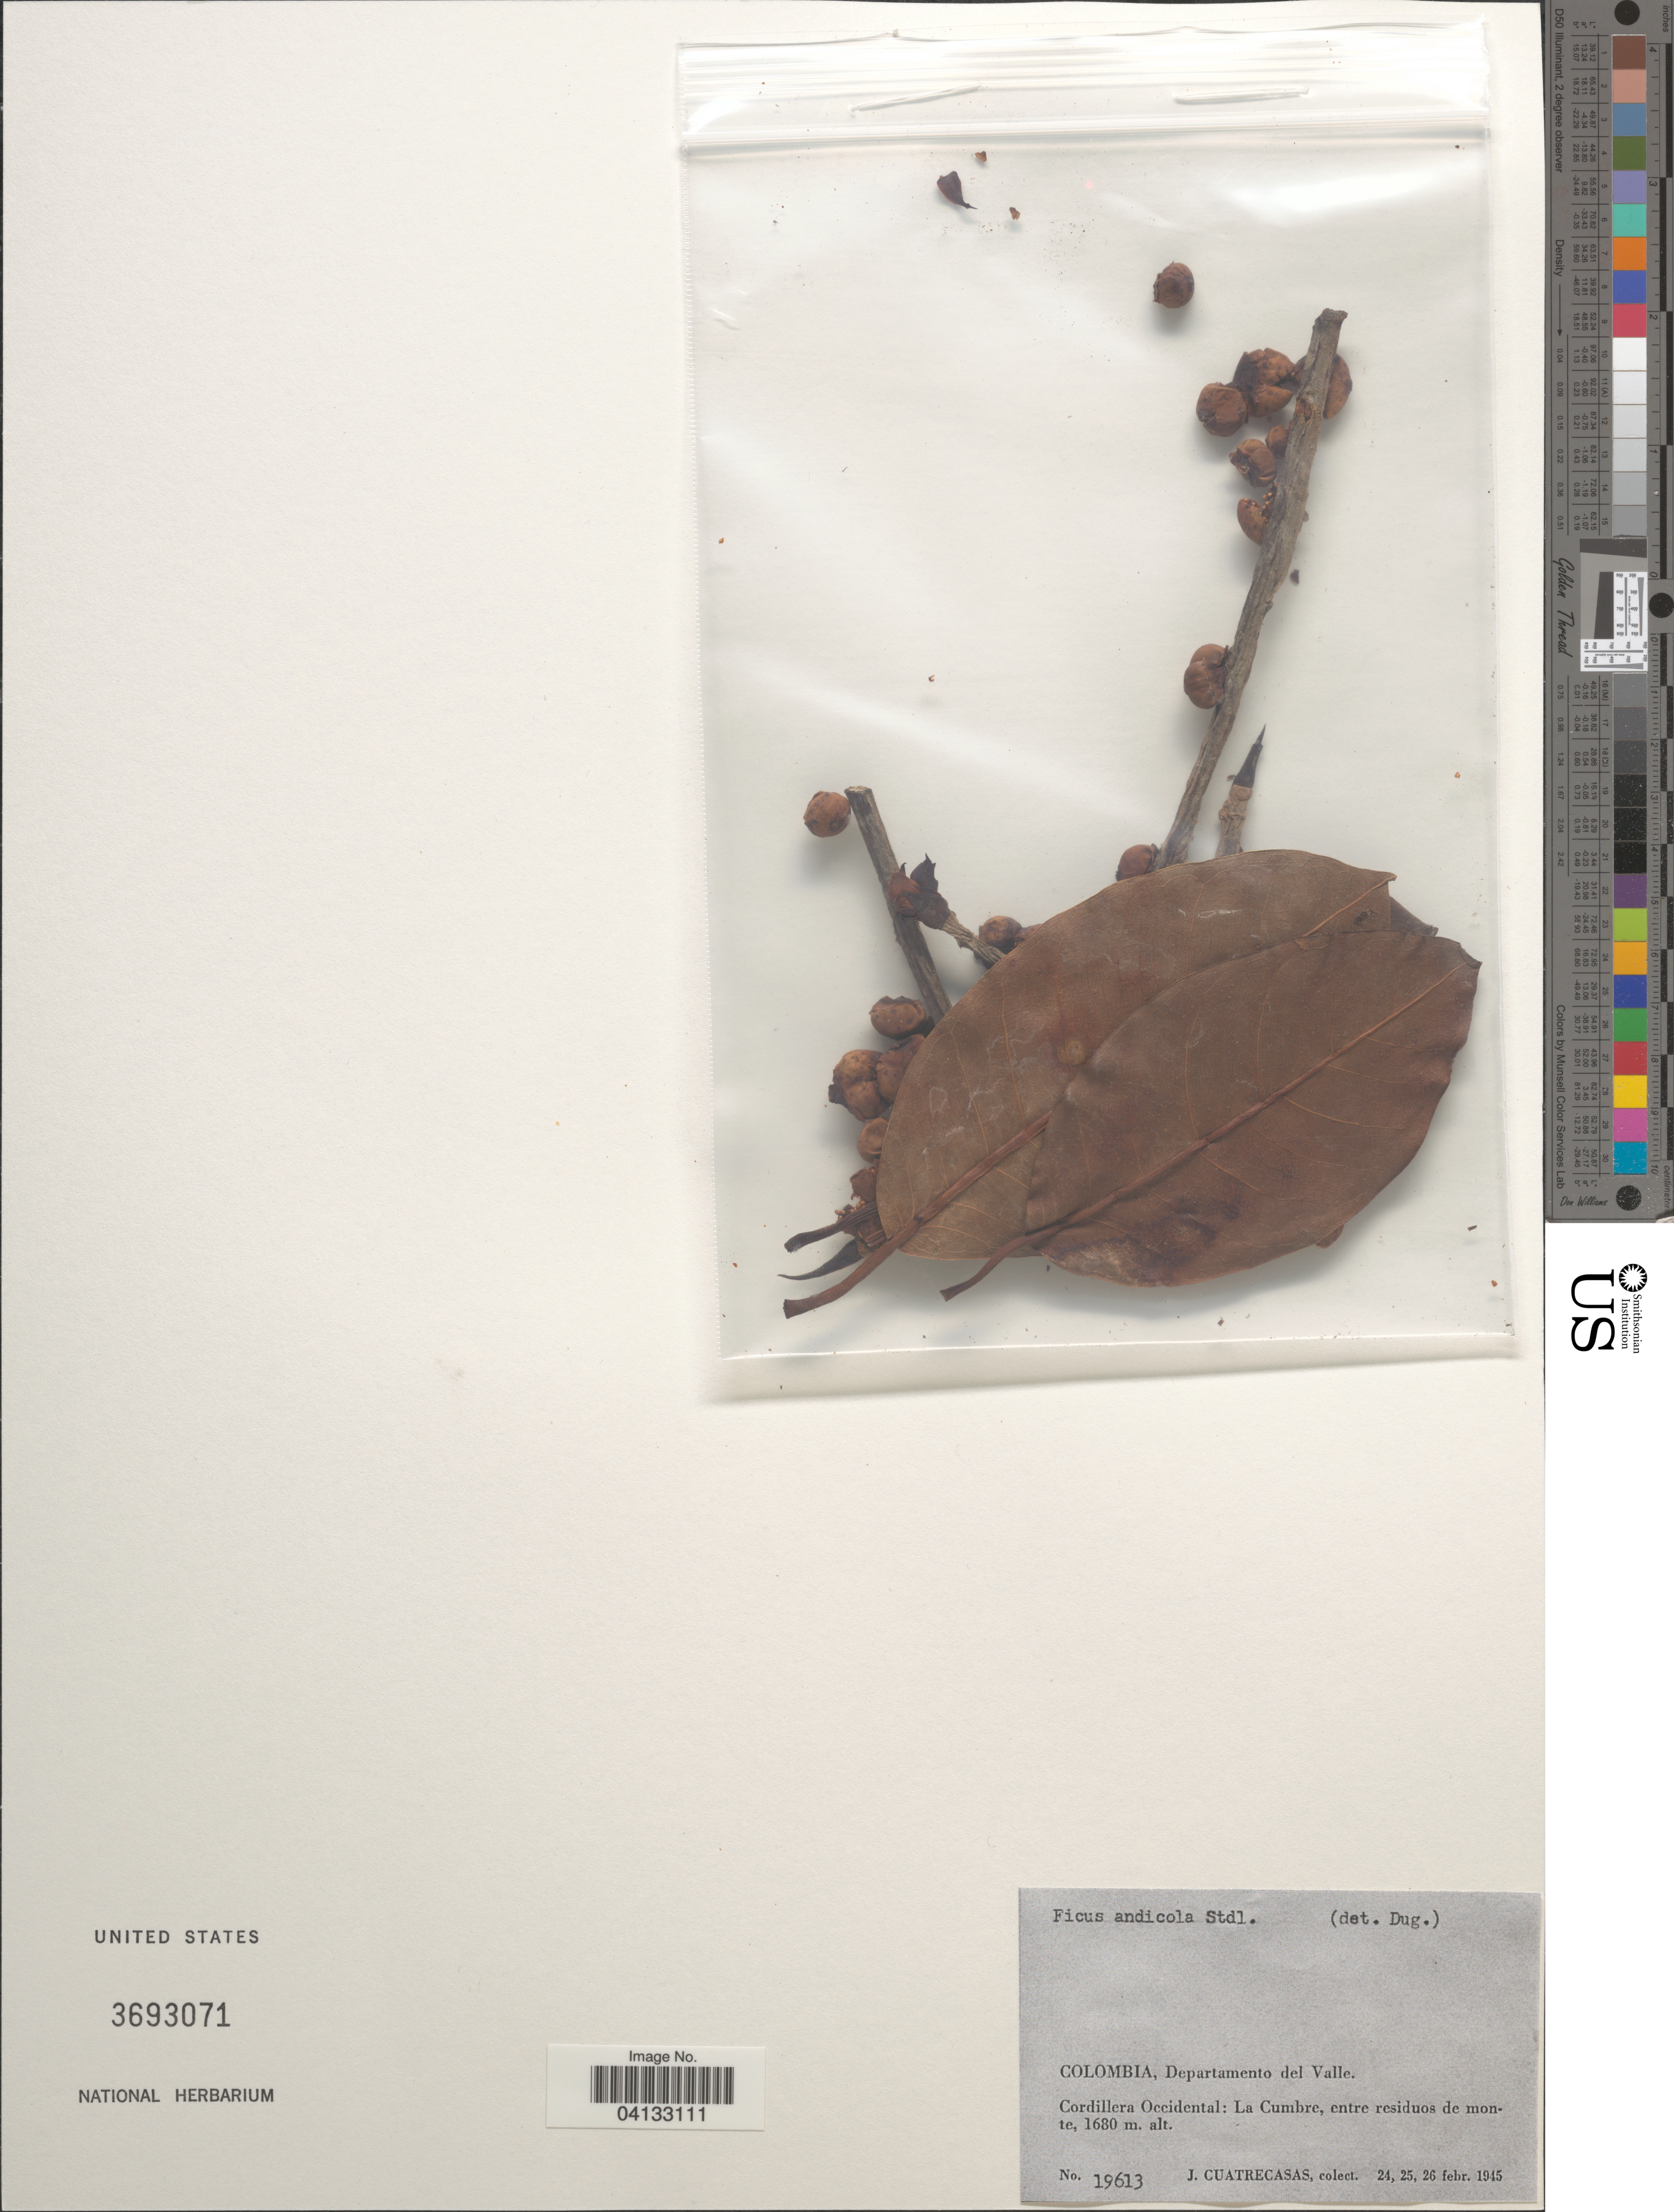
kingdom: Plantae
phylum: Tracheophyta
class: Magnoliopsida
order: Rosales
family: Moraceae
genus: Ficus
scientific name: Ficus andicola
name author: Standl.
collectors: J. Cuatrecasas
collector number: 19613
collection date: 1945-02-24/1945-02-26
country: Colombia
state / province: Valle del Cauca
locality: Departamento del Valle. Cordillera Occidental: La Cumbre, entre residuos de monte.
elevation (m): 1680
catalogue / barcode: US 3693071